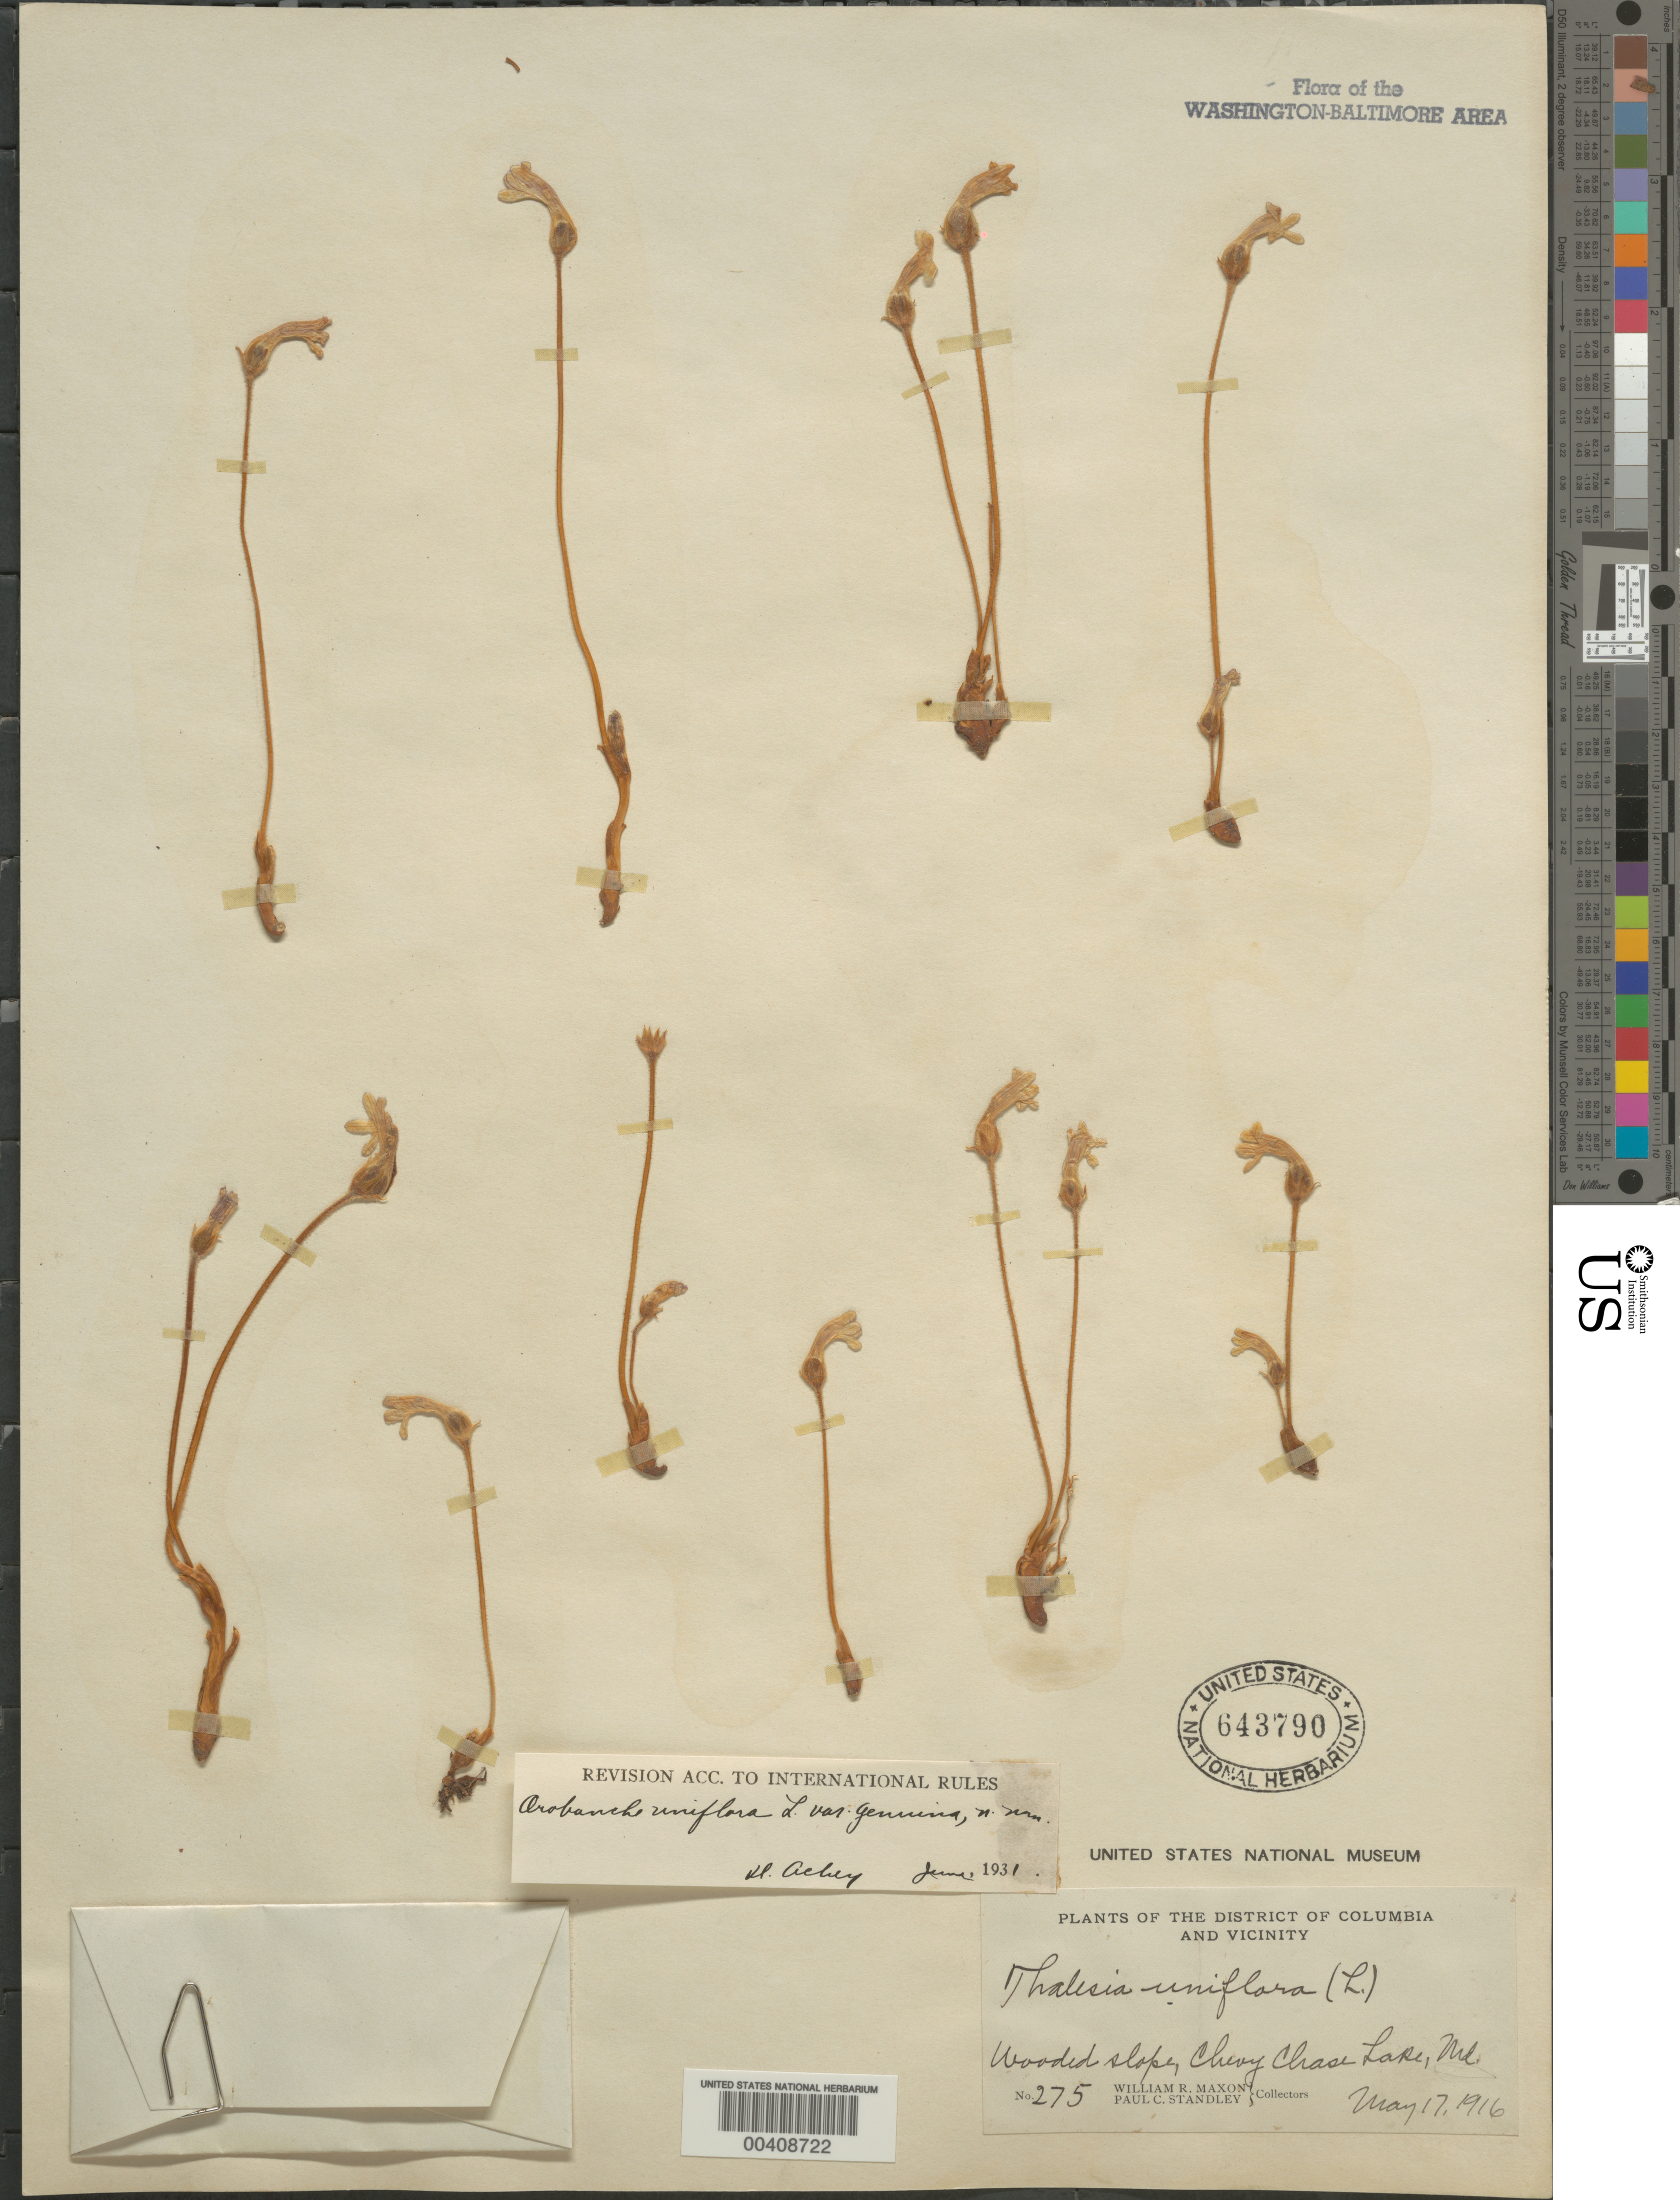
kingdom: Plantae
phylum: Tracheophyta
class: Magnoliopsida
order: Lamiales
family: Orobanchaceae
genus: Orobanche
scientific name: Orobanche uniflora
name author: L.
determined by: Achey, H.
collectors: A. Steitz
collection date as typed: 15 May 1894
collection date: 1894-05-15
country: United States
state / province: Maryland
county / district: Baltimore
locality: Between Baltimore and Franklintown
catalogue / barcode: US 202790